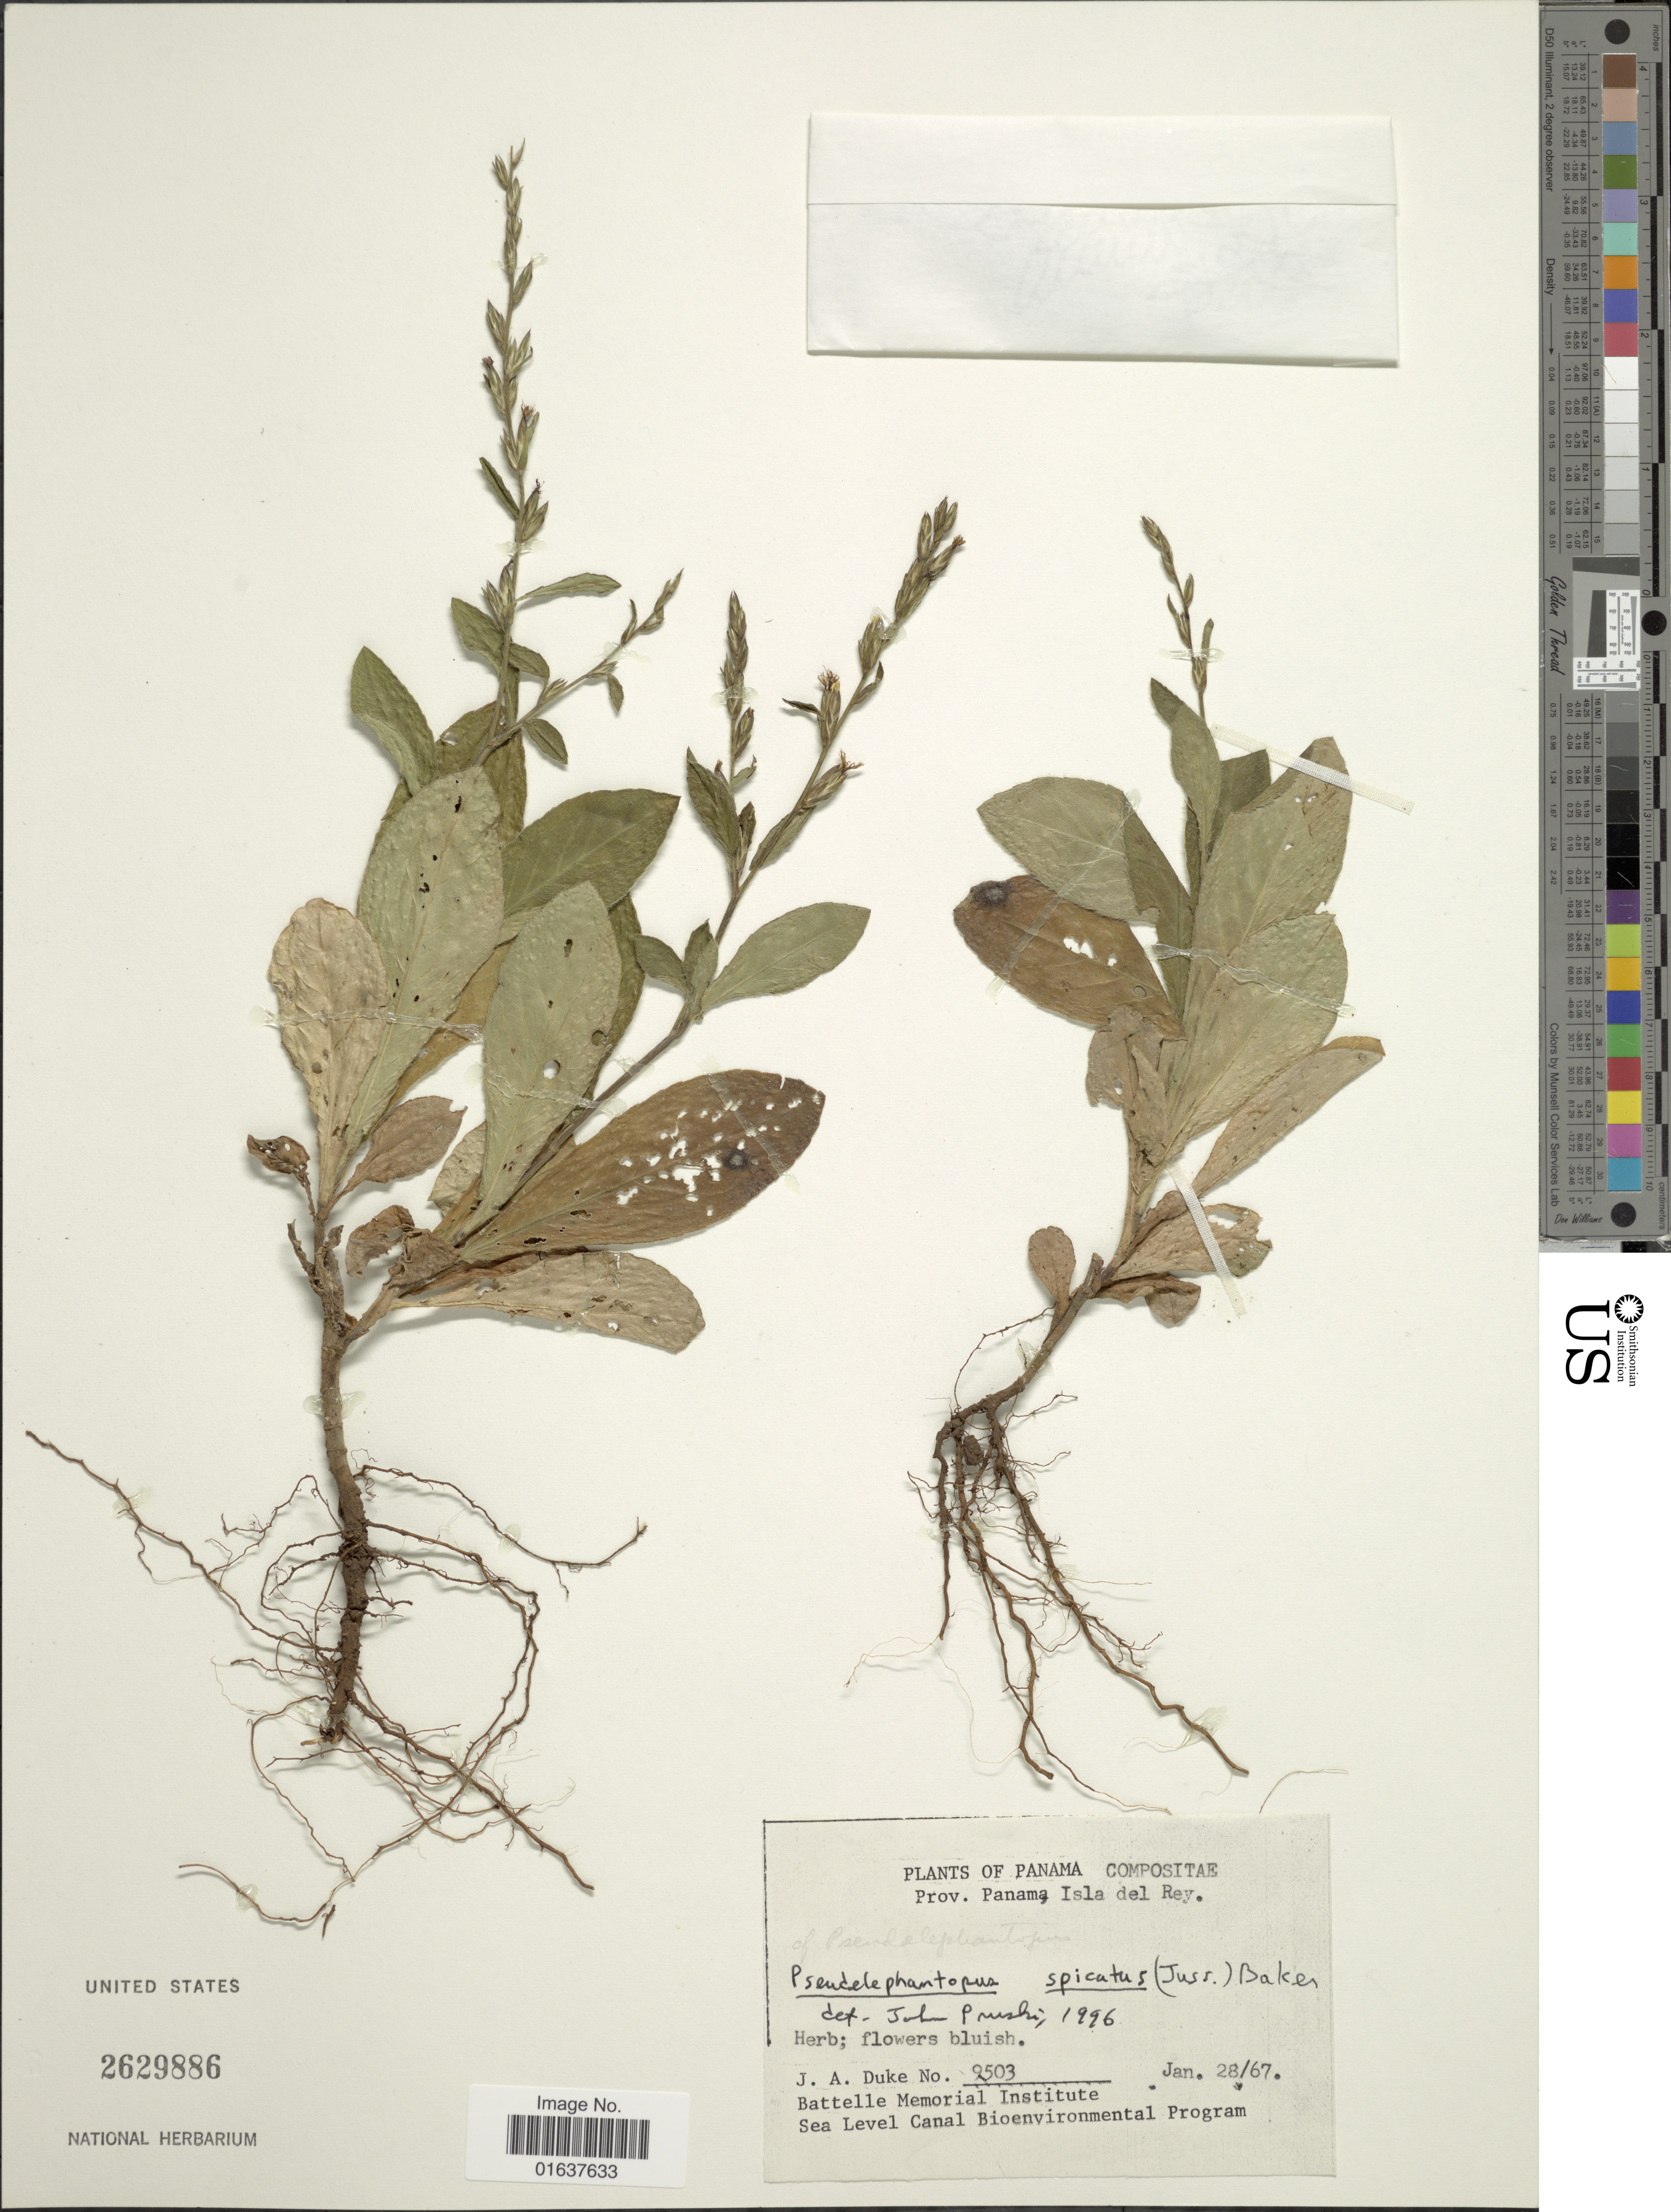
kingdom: Plantae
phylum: Tracheophyta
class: Magnoliopsida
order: Asterales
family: Asteraceae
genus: Pseudelephantopus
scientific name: Pseudelephantopus spicatus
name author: (Juss. ex Aubl.) C.F. Baker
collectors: J. A. Duke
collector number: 9503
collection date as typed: Transcribed d/m/y: 28/1/67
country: Panama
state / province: Panamá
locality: Prov. Panama, Isla del Ray.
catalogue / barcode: US 2629886